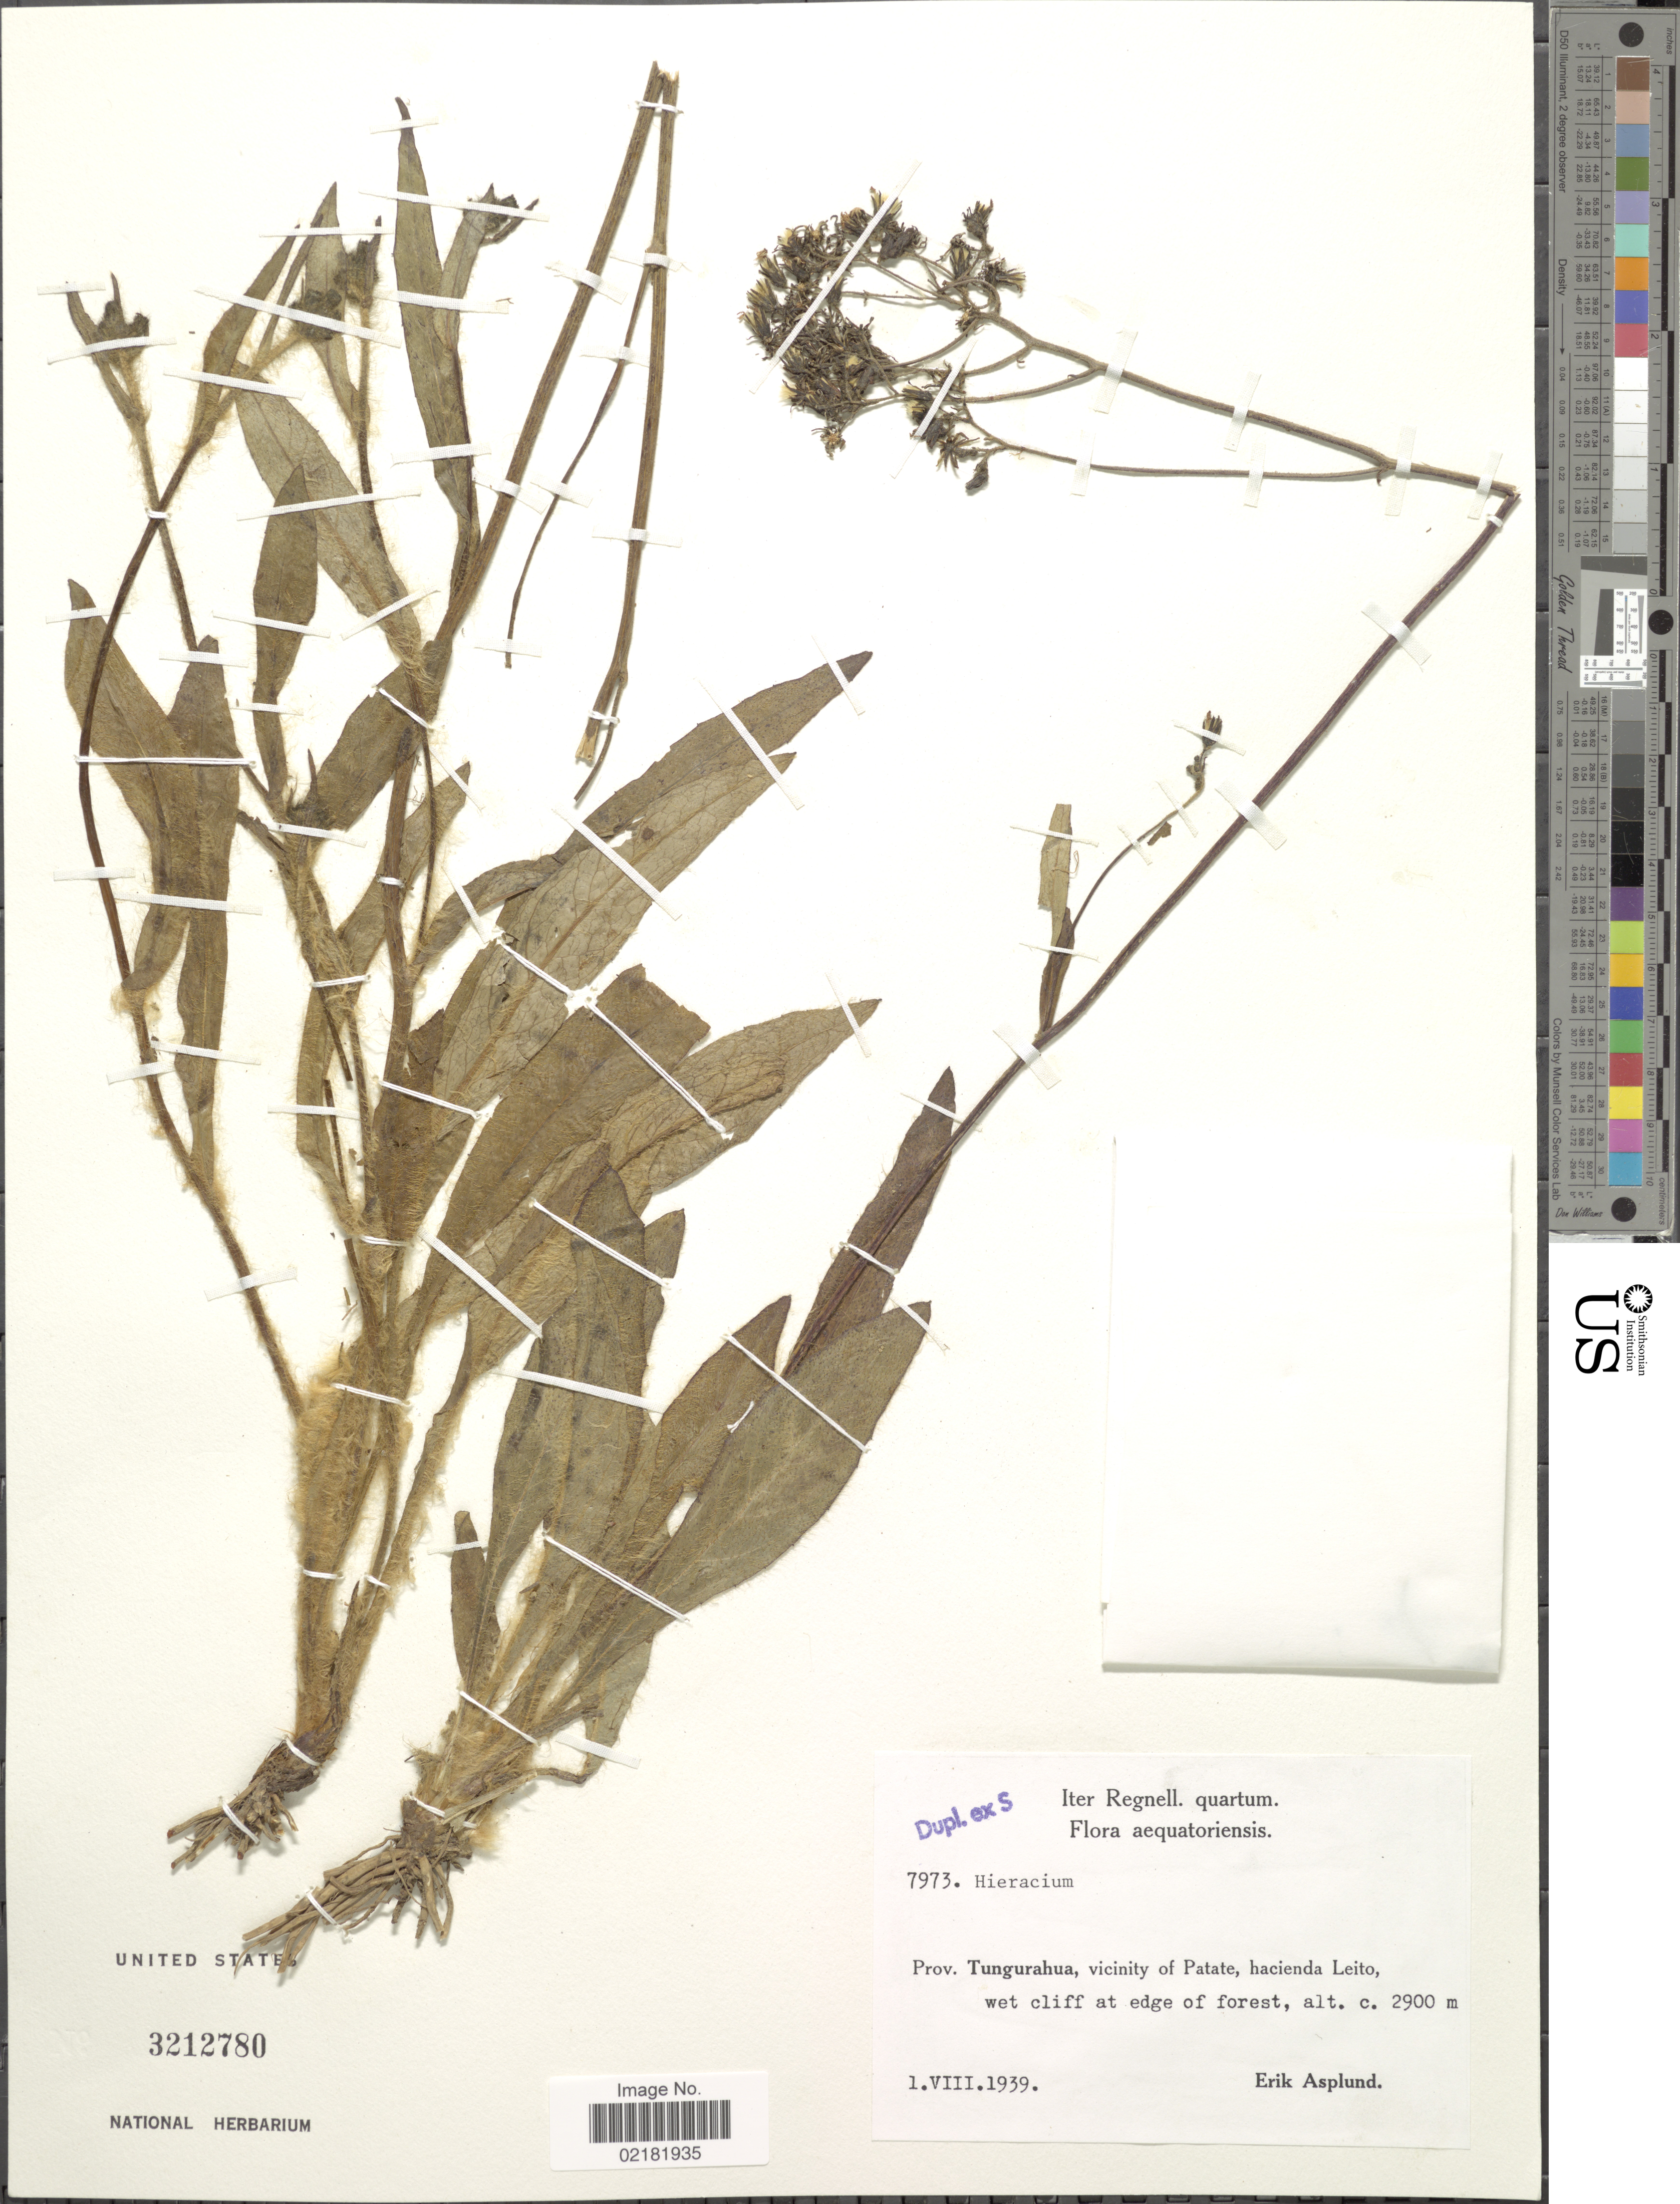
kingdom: Plantae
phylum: Tracheophyta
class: Magnoliopsida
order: Asterales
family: Asteraceae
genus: Hieracium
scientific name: Hieracium repandulare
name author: Druce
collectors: E. Asplund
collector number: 7973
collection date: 1939-08-01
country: Ecuador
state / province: Tungurahua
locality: Vicinity of Patate, hacienda Leito, wet cliff at edge of forest.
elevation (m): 2900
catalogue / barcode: US 3212780